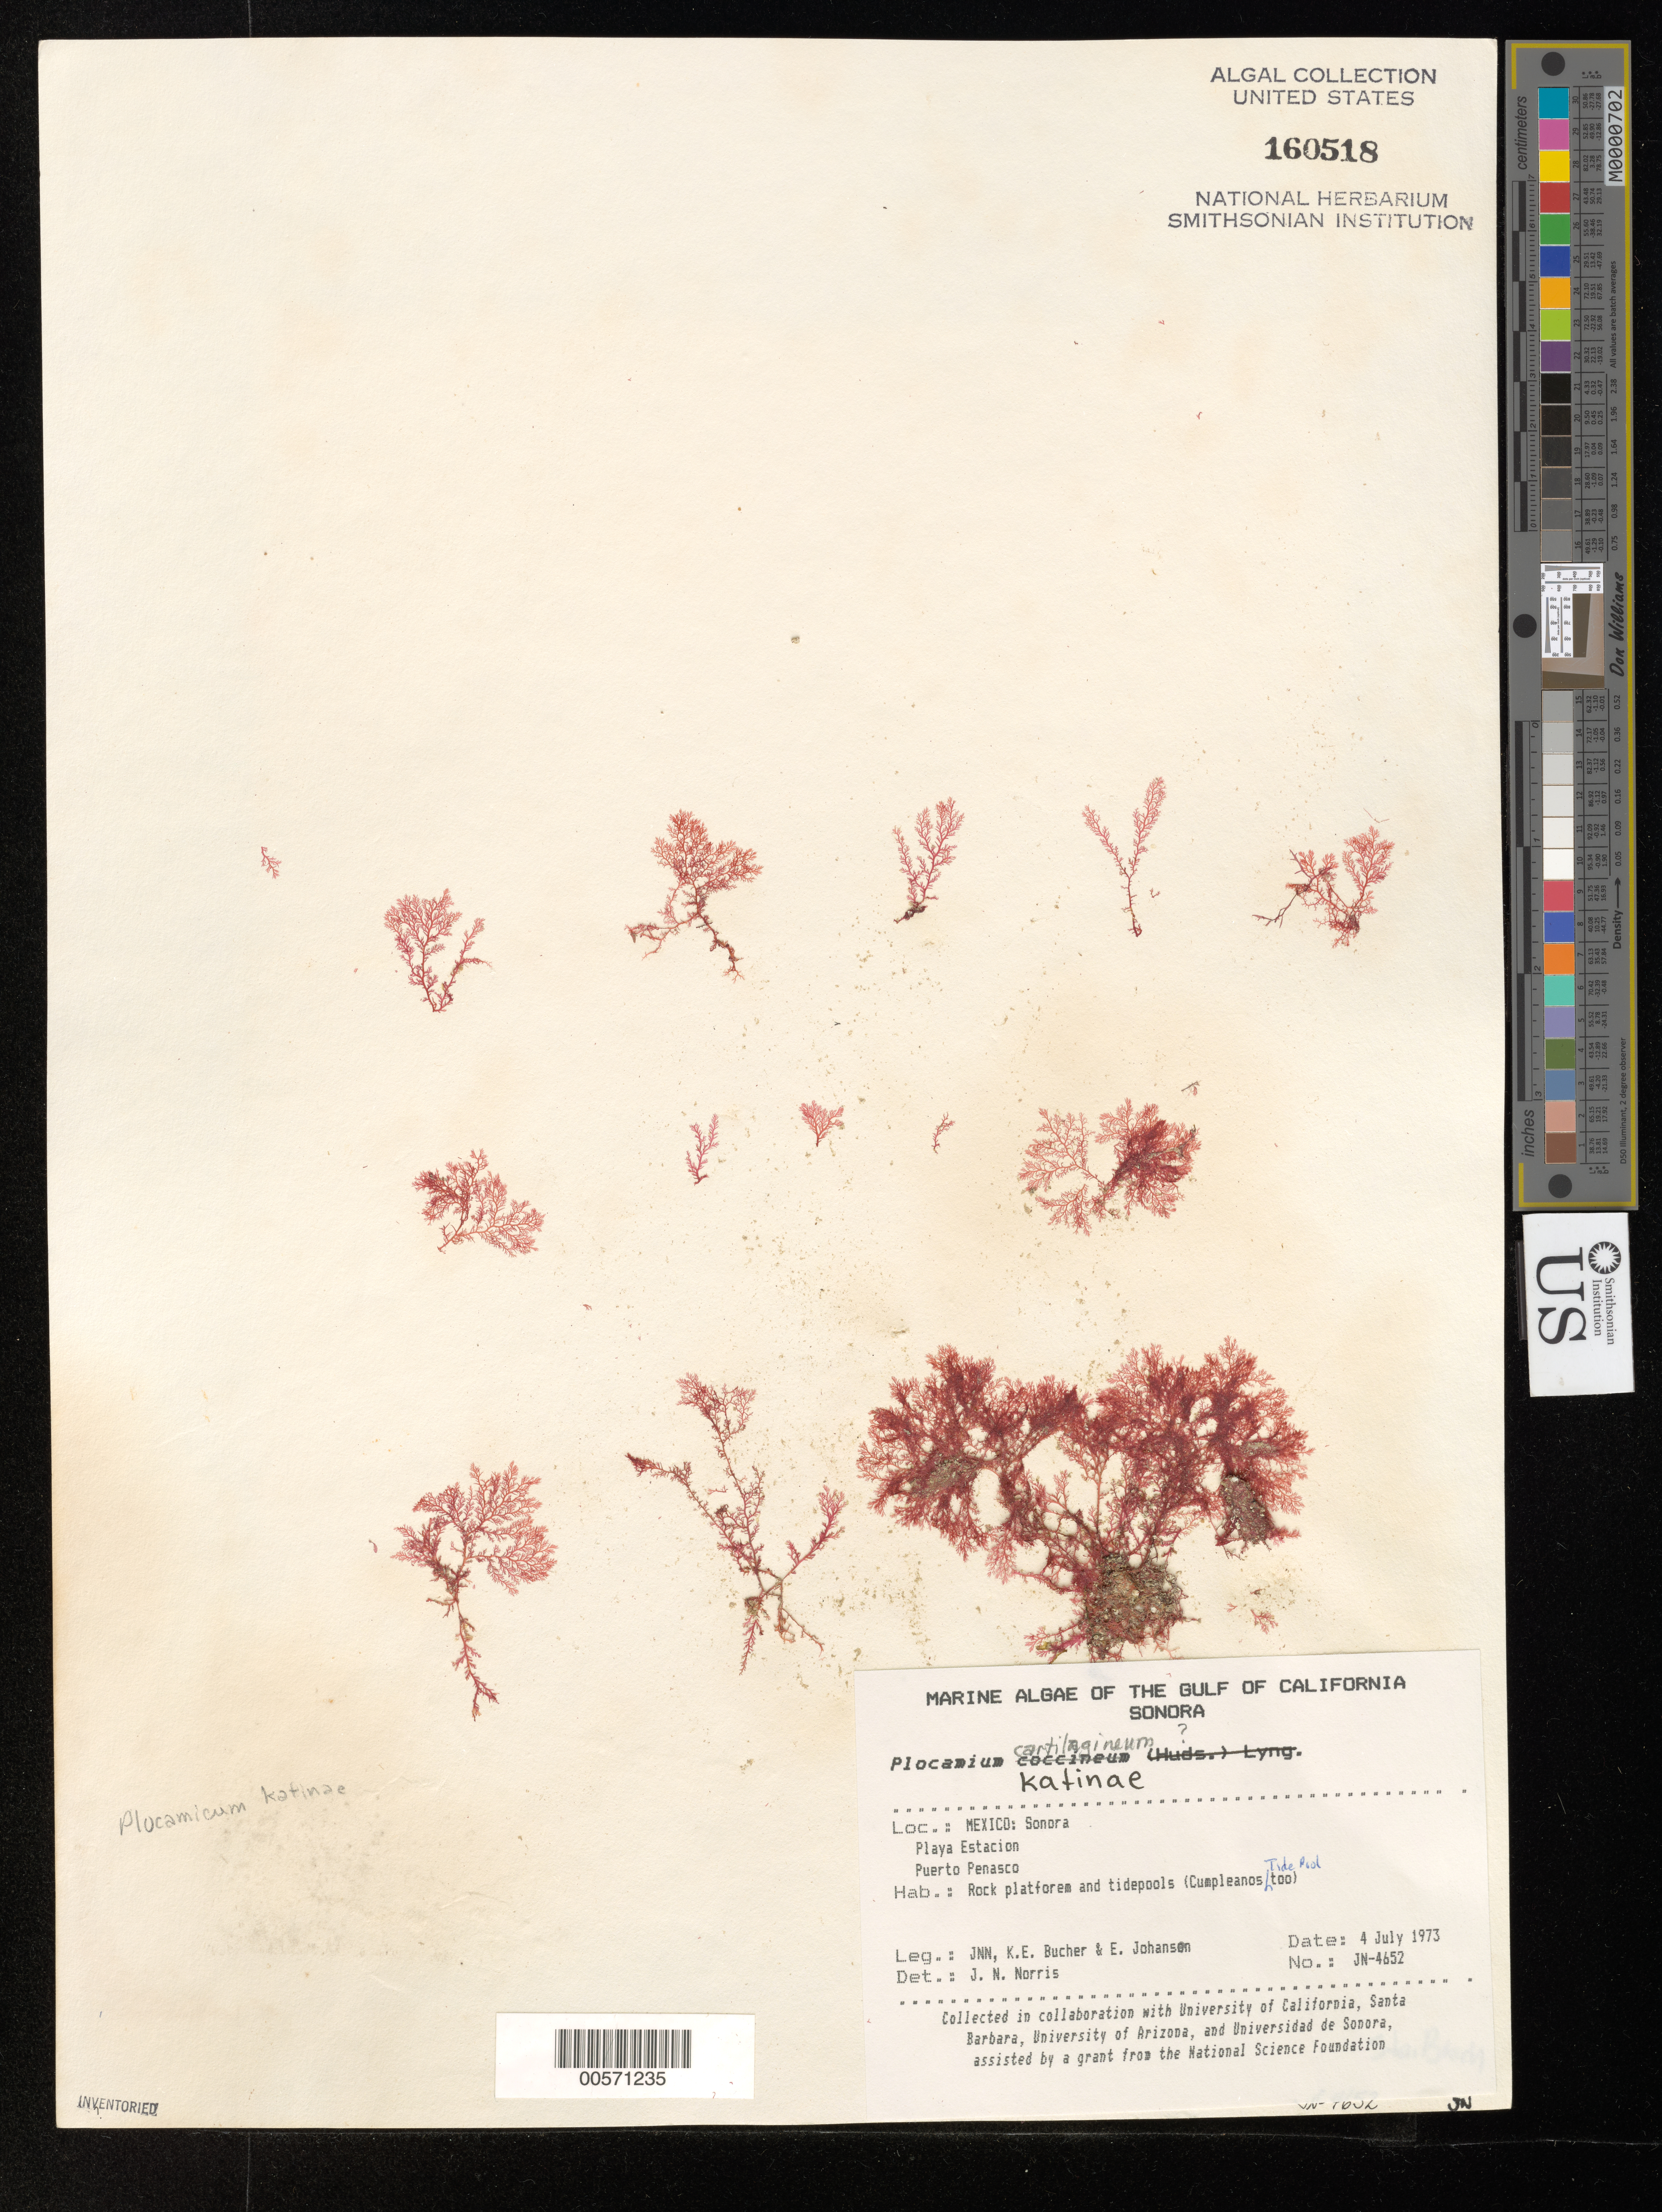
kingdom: Plantae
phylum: Rhodophyta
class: Florideophyceae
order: Plocamiales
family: Plocamiaceae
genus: Plocamium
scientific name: Plocamium katinae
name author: J.N. Norris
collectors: J. N. Norris, K. E. Bucher & E. Johansen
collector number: JN-4652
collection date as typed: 04 Jul 1973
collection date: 1973-07-04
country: Mexico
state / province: Sonora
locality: Playa Estacion, Puerto Penasco, Cumpleanos tide pool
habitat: rock platforem [sic] and tidepools (Cumpleanos tide pool too)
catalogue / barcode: US 160518